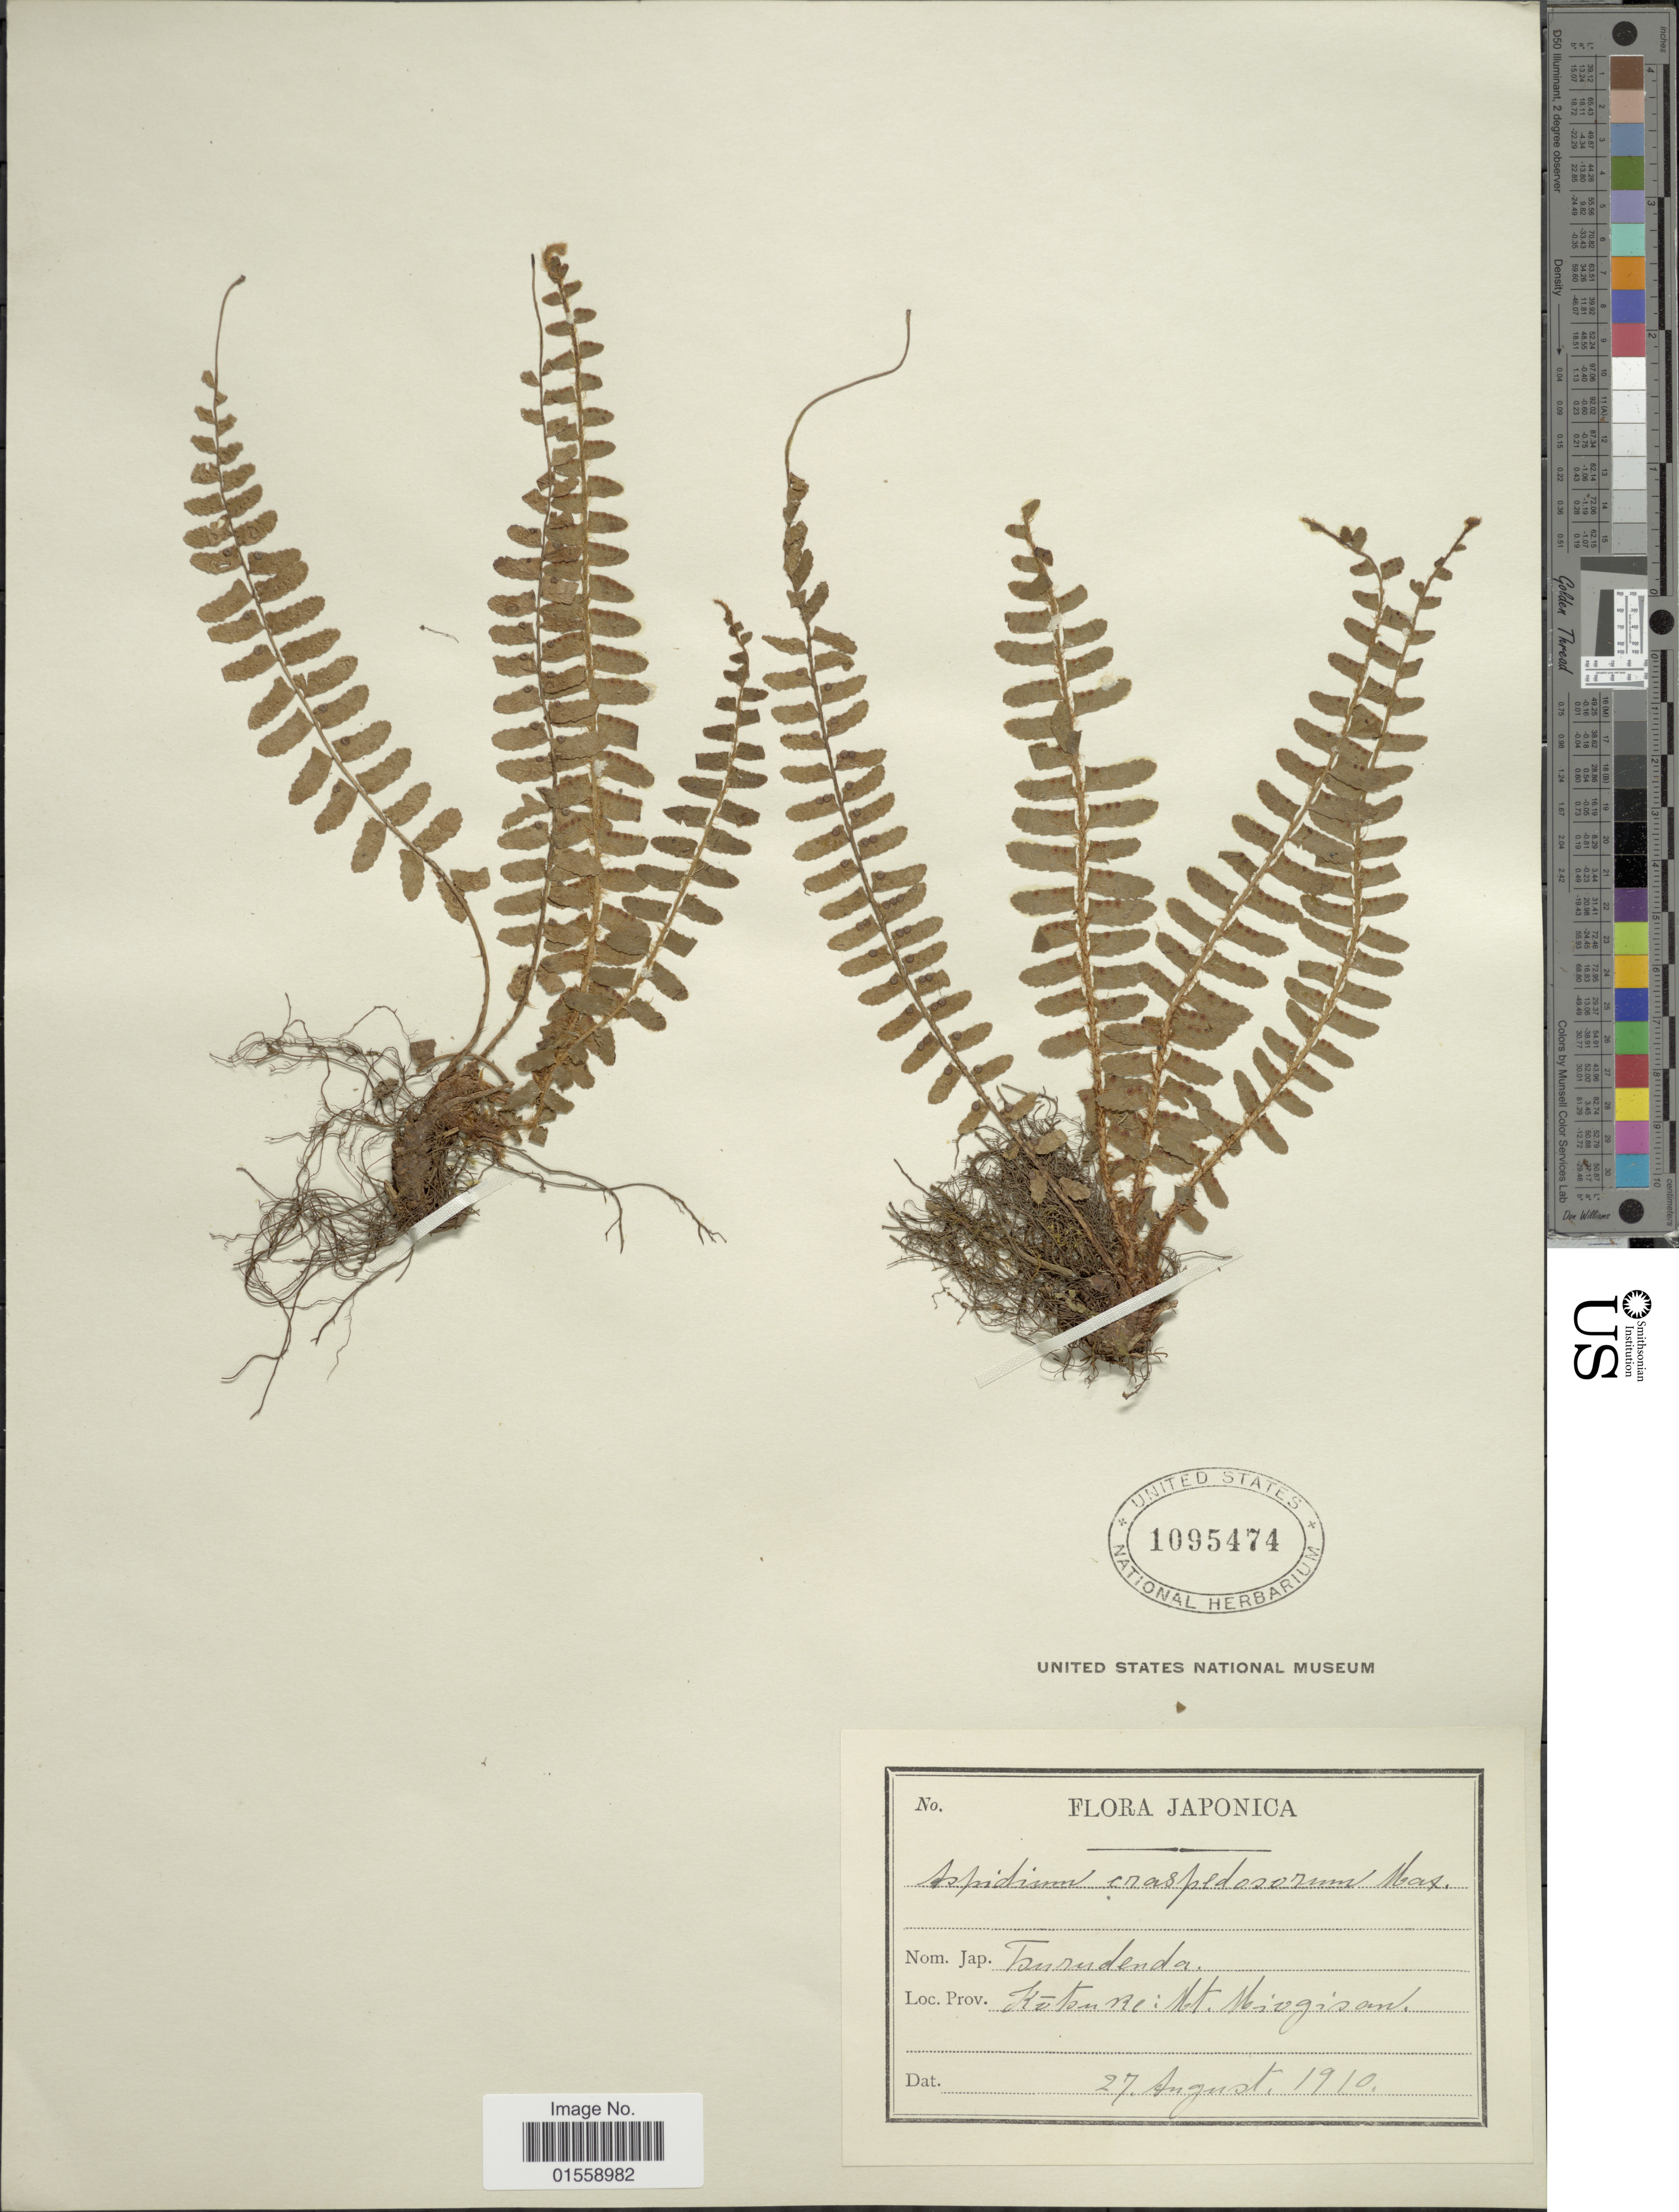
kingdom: Plantae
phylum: Tracheophyta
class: Polypodiopsida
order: Polypodiales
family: Dryopteridaceae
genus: Polystichum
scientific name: Polystichum craspedosorum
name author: (Maxim.) Diels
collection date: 1910-08-27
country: Japan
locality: Kotsuke: Mt. Miogisan.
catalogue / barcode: US 1095474